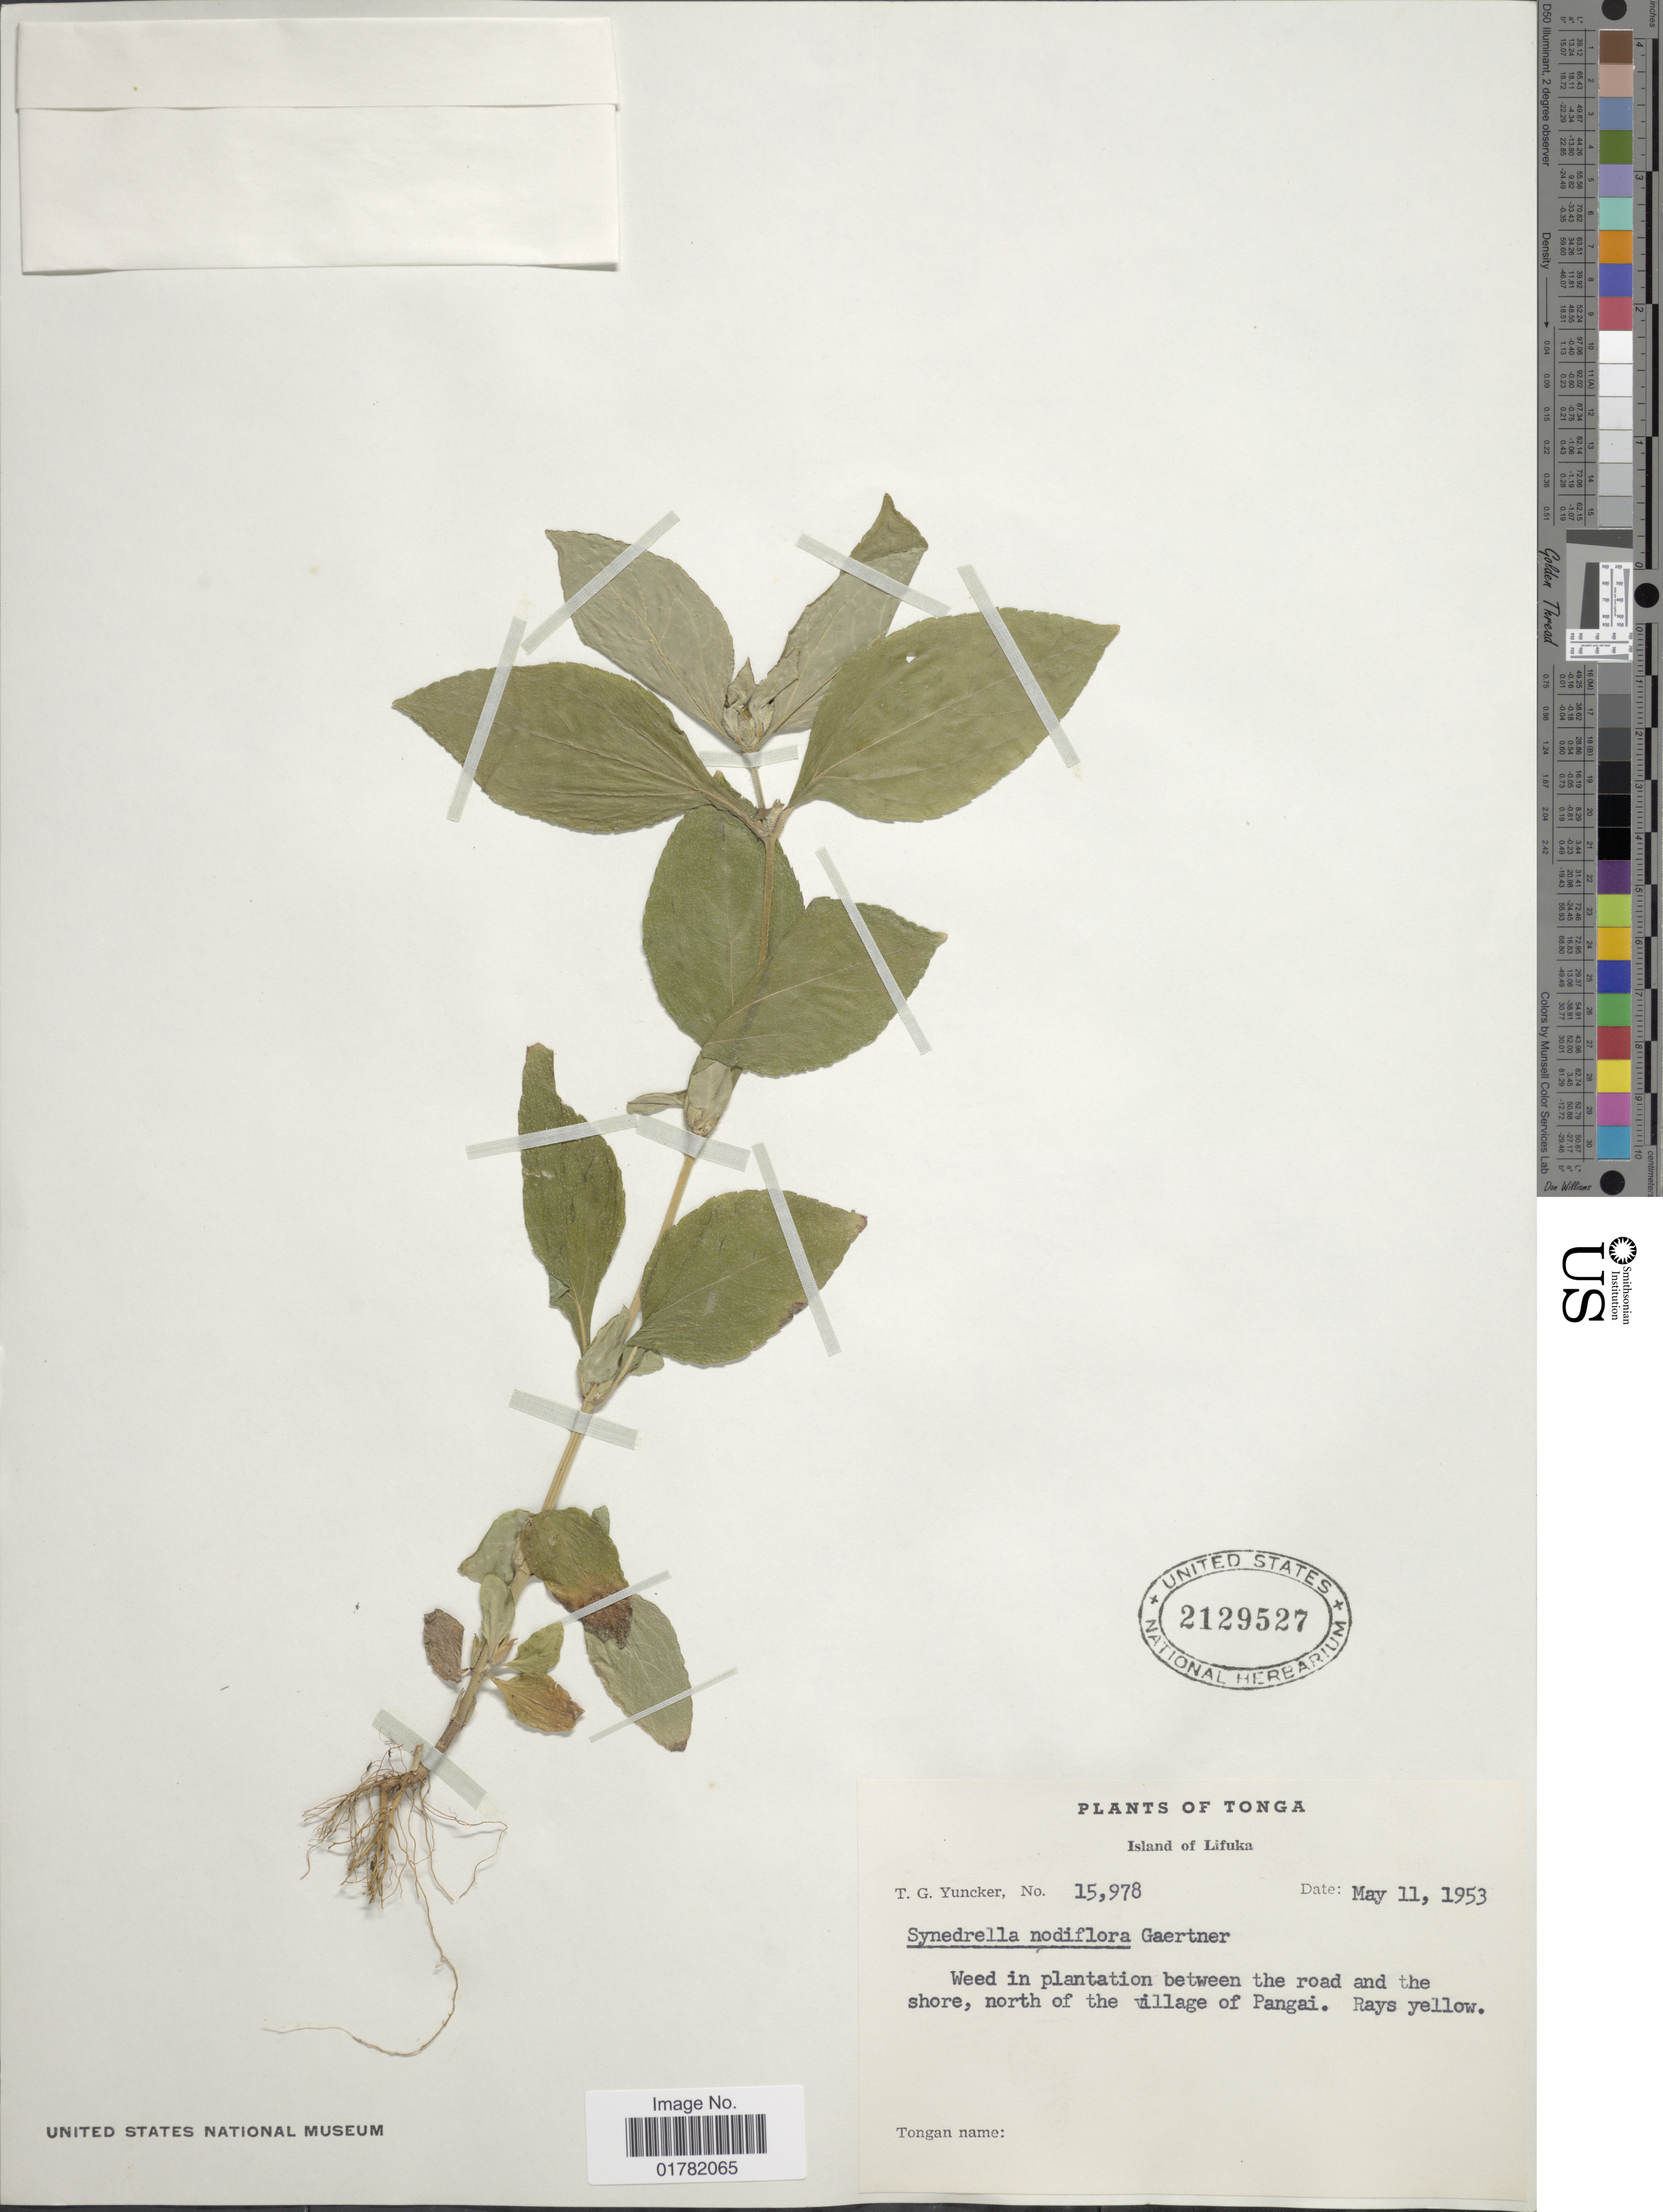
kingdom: Plantae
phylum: Tracheophyta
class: Magnoliopsida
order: Asterales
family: Asteraceae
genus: Synedrella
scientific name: Synedrella nodiflora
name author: (L.) Gaertn.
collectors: T. G. Yuncker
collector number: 15978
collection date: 1953-05-11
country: Tonga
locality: Island of Lifuka, Weed in plantation between the road and the shore, north of the village of Pangai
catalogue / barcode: US 2129527